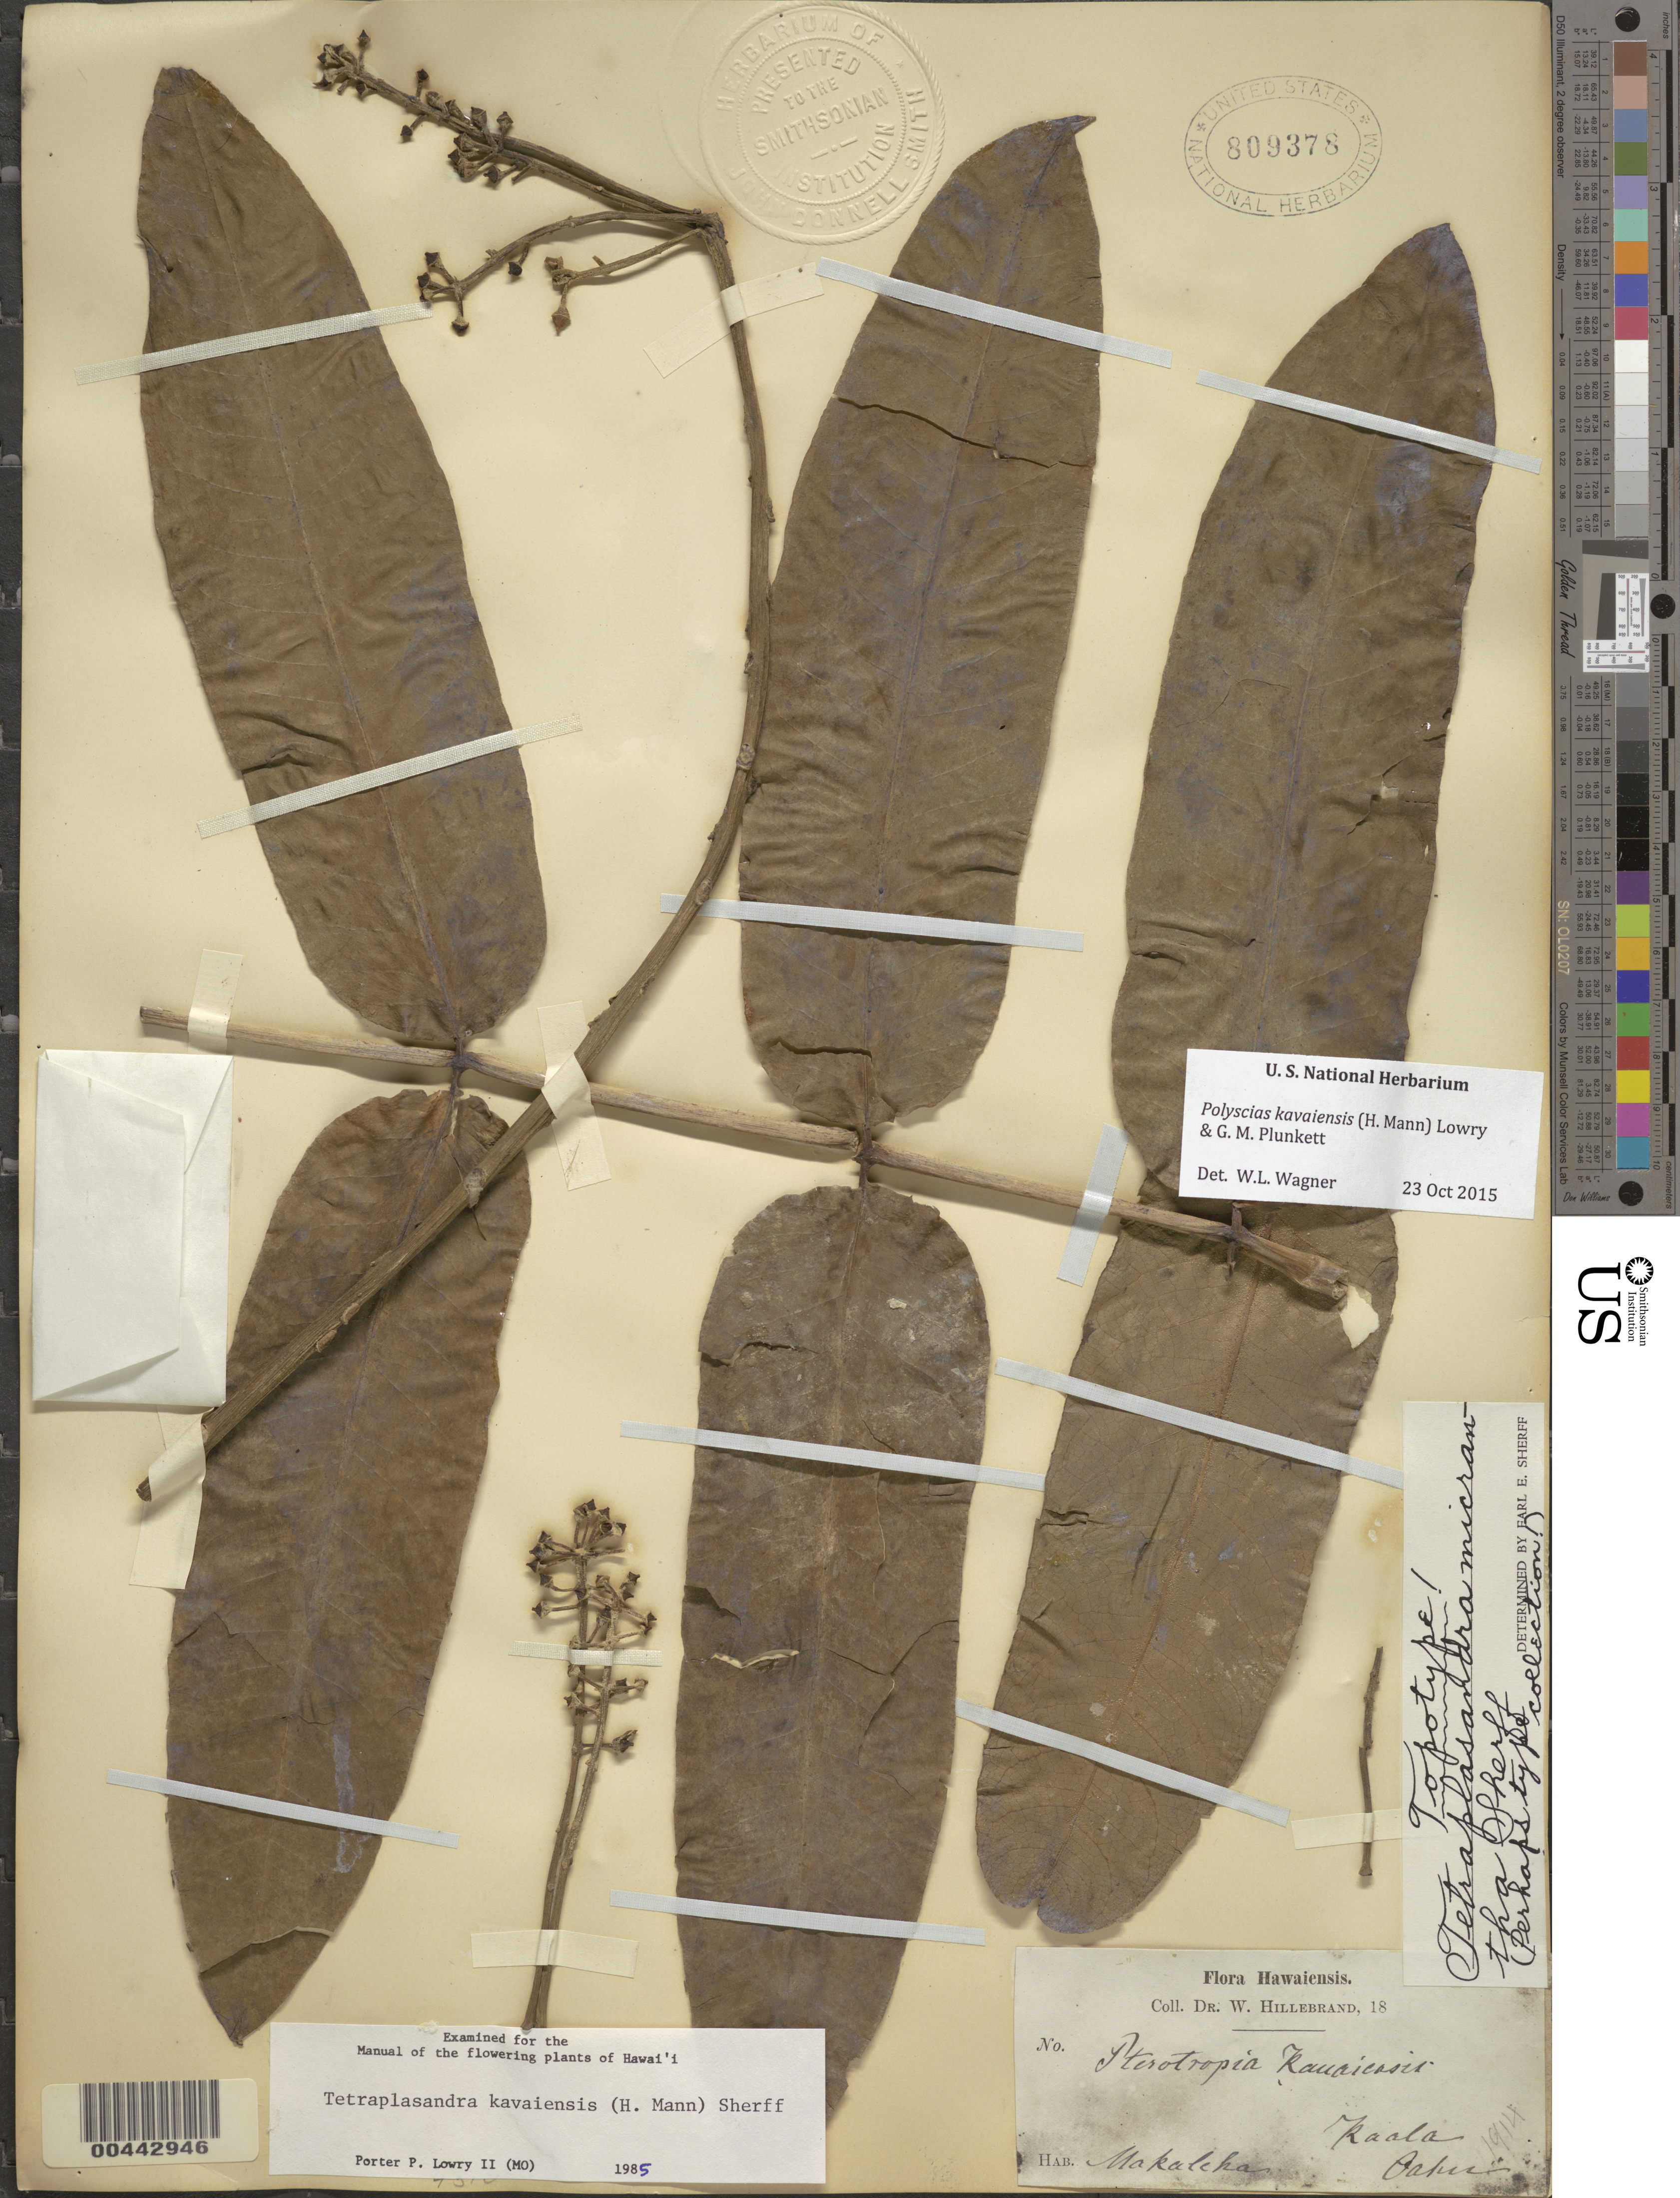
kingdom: Plantae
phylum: Tracheophyta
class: Magnoliopsida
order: Apiales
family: Araliaceae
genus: Polyscias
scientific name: Polyscias kavaiensis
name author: (H. Mann) Lowry & G. M. Plunkett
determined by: Wagner, W. L., (BOT), Smithsonian Institution - National Museum of Natural History (UNITED STATES)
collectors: W. Hillebrand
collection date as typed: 18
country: United States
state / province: Hawaii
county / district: Honolulu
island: Oahu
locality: Kaala, Oahu. Makaleha.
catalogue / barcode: US 809378